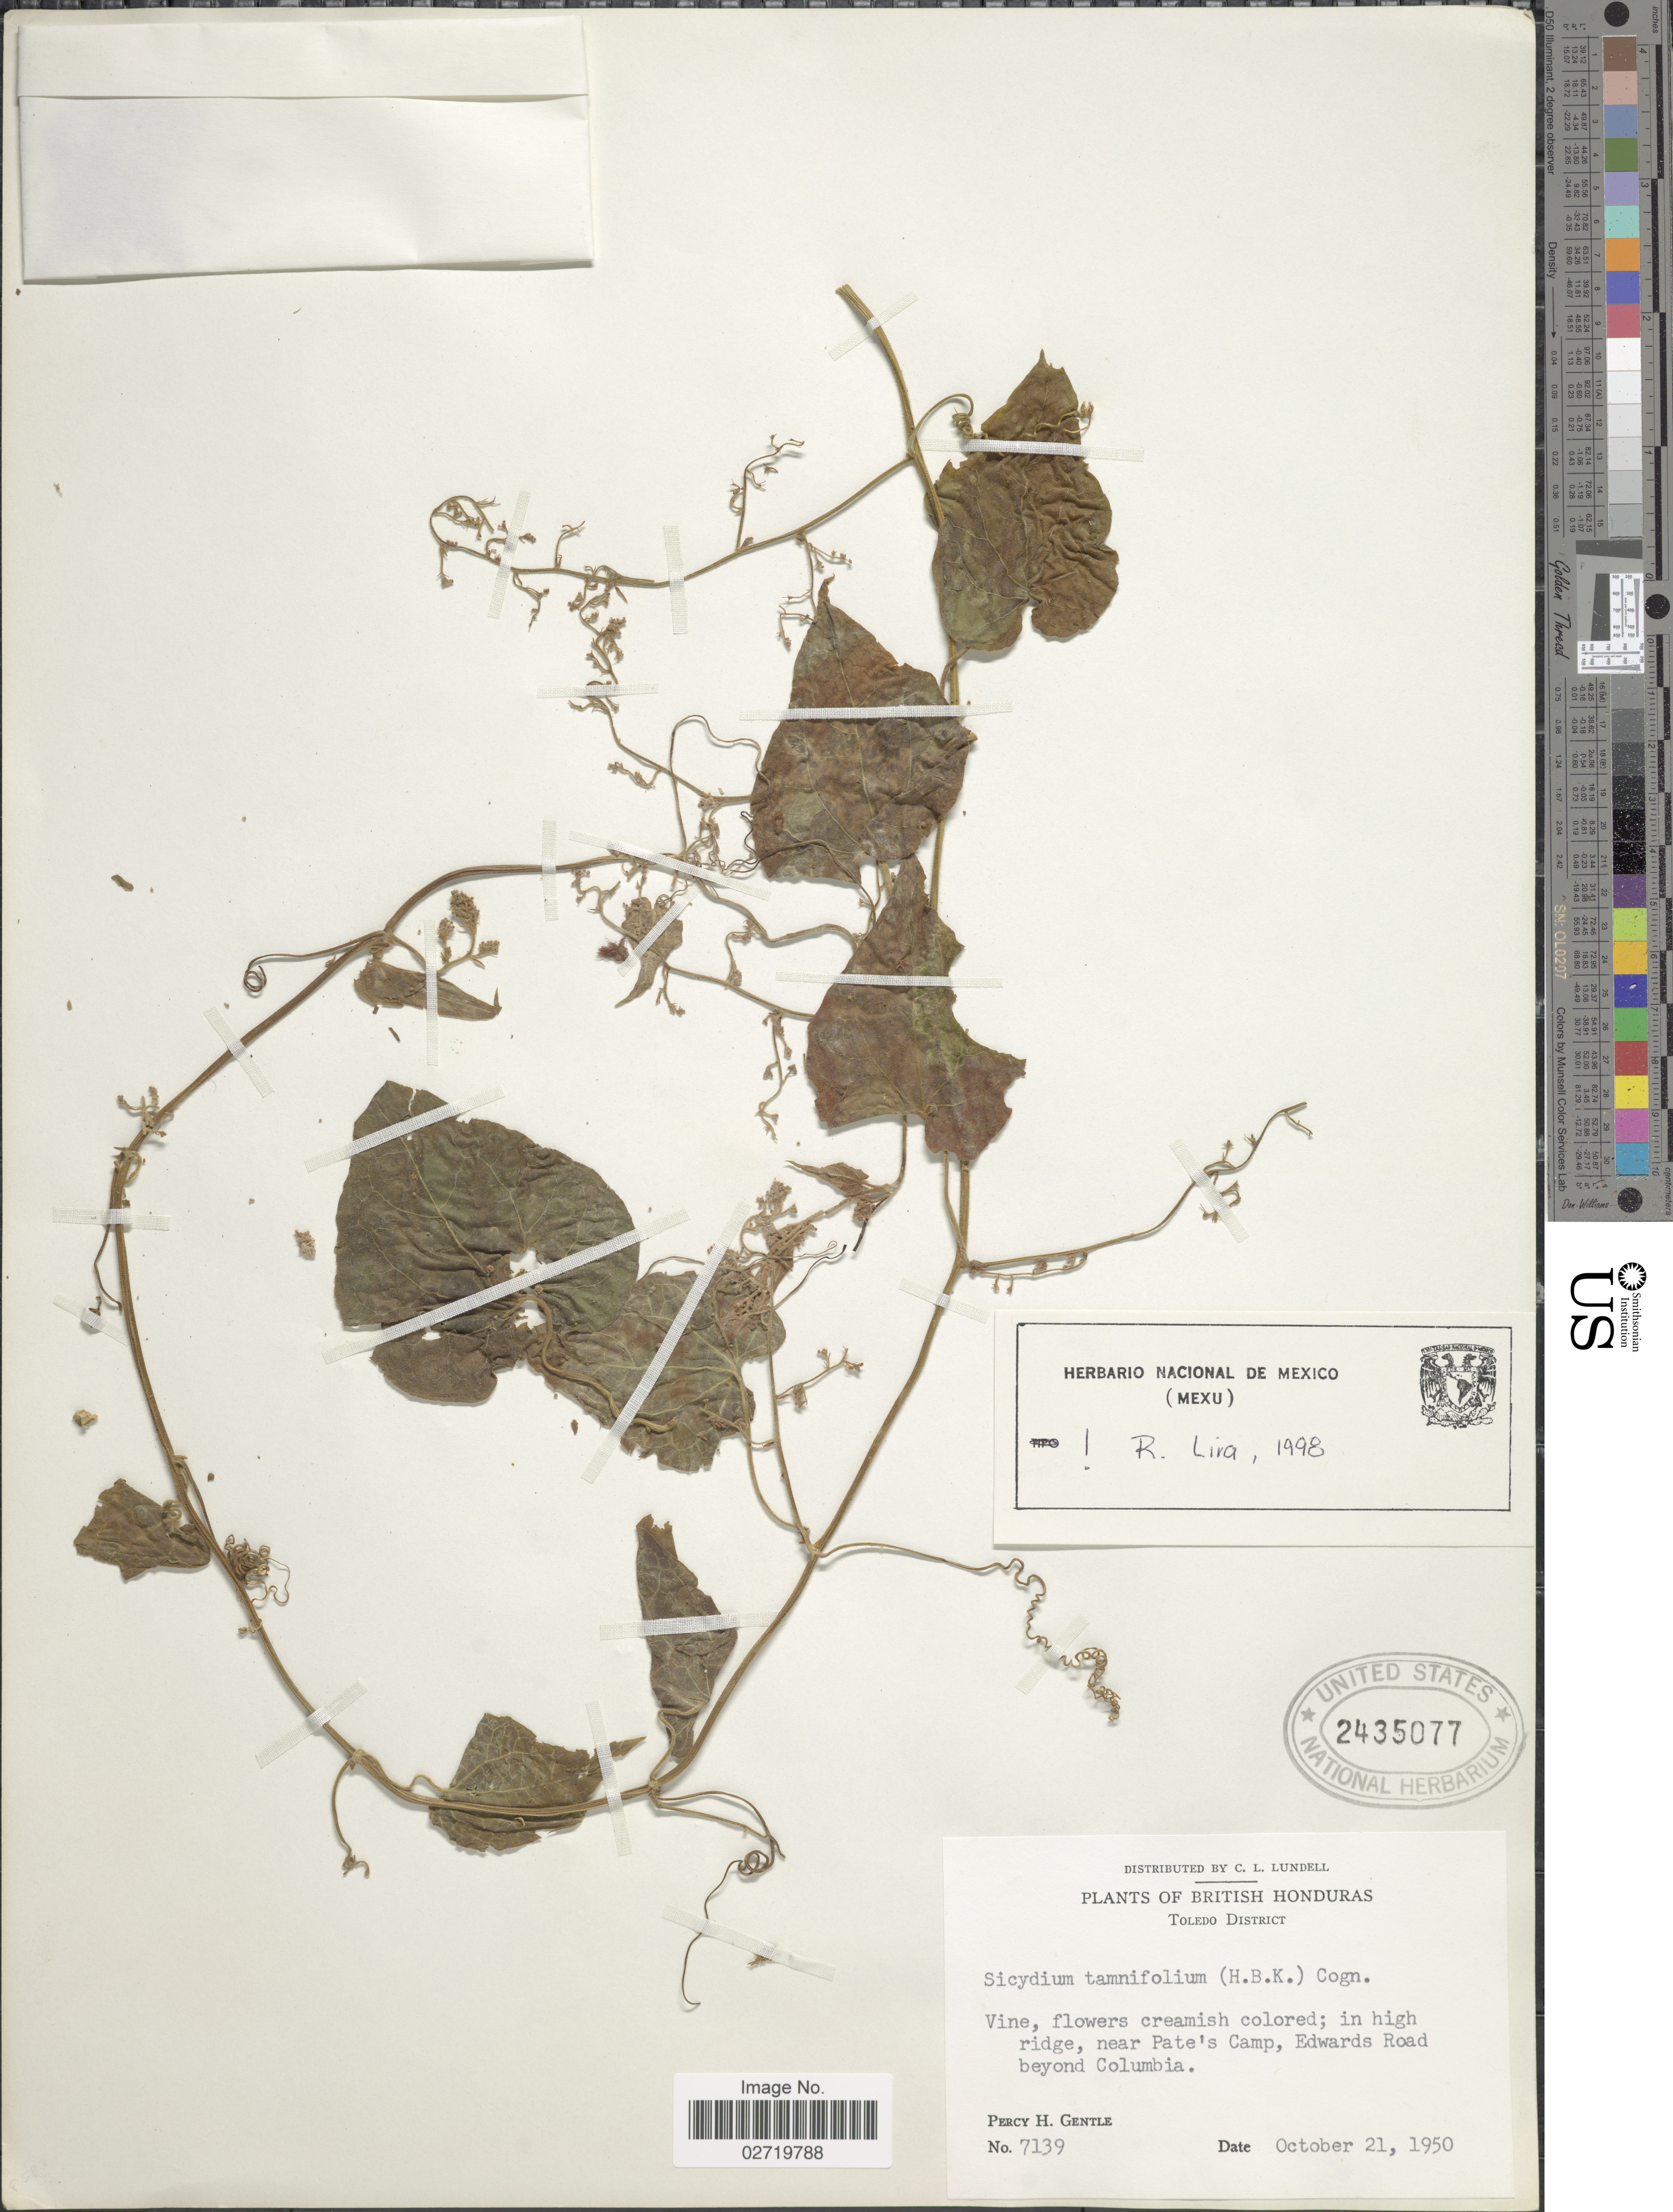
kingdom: Plantae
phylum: Tracheophyta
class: Magnoliopsida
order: Cucurbitales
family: Cucurbitaceae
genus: Sicydium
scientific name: Sicydium tamnifolium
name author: (Kunth) Cogn.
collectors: P. H. Gentle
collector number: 7139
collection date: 1950-10-21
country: Belize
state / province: Toledo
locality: British Honduras. Toledo District. Near Pate's Camp, Edwards Road beyond Columbia.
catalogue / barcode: US 2435077